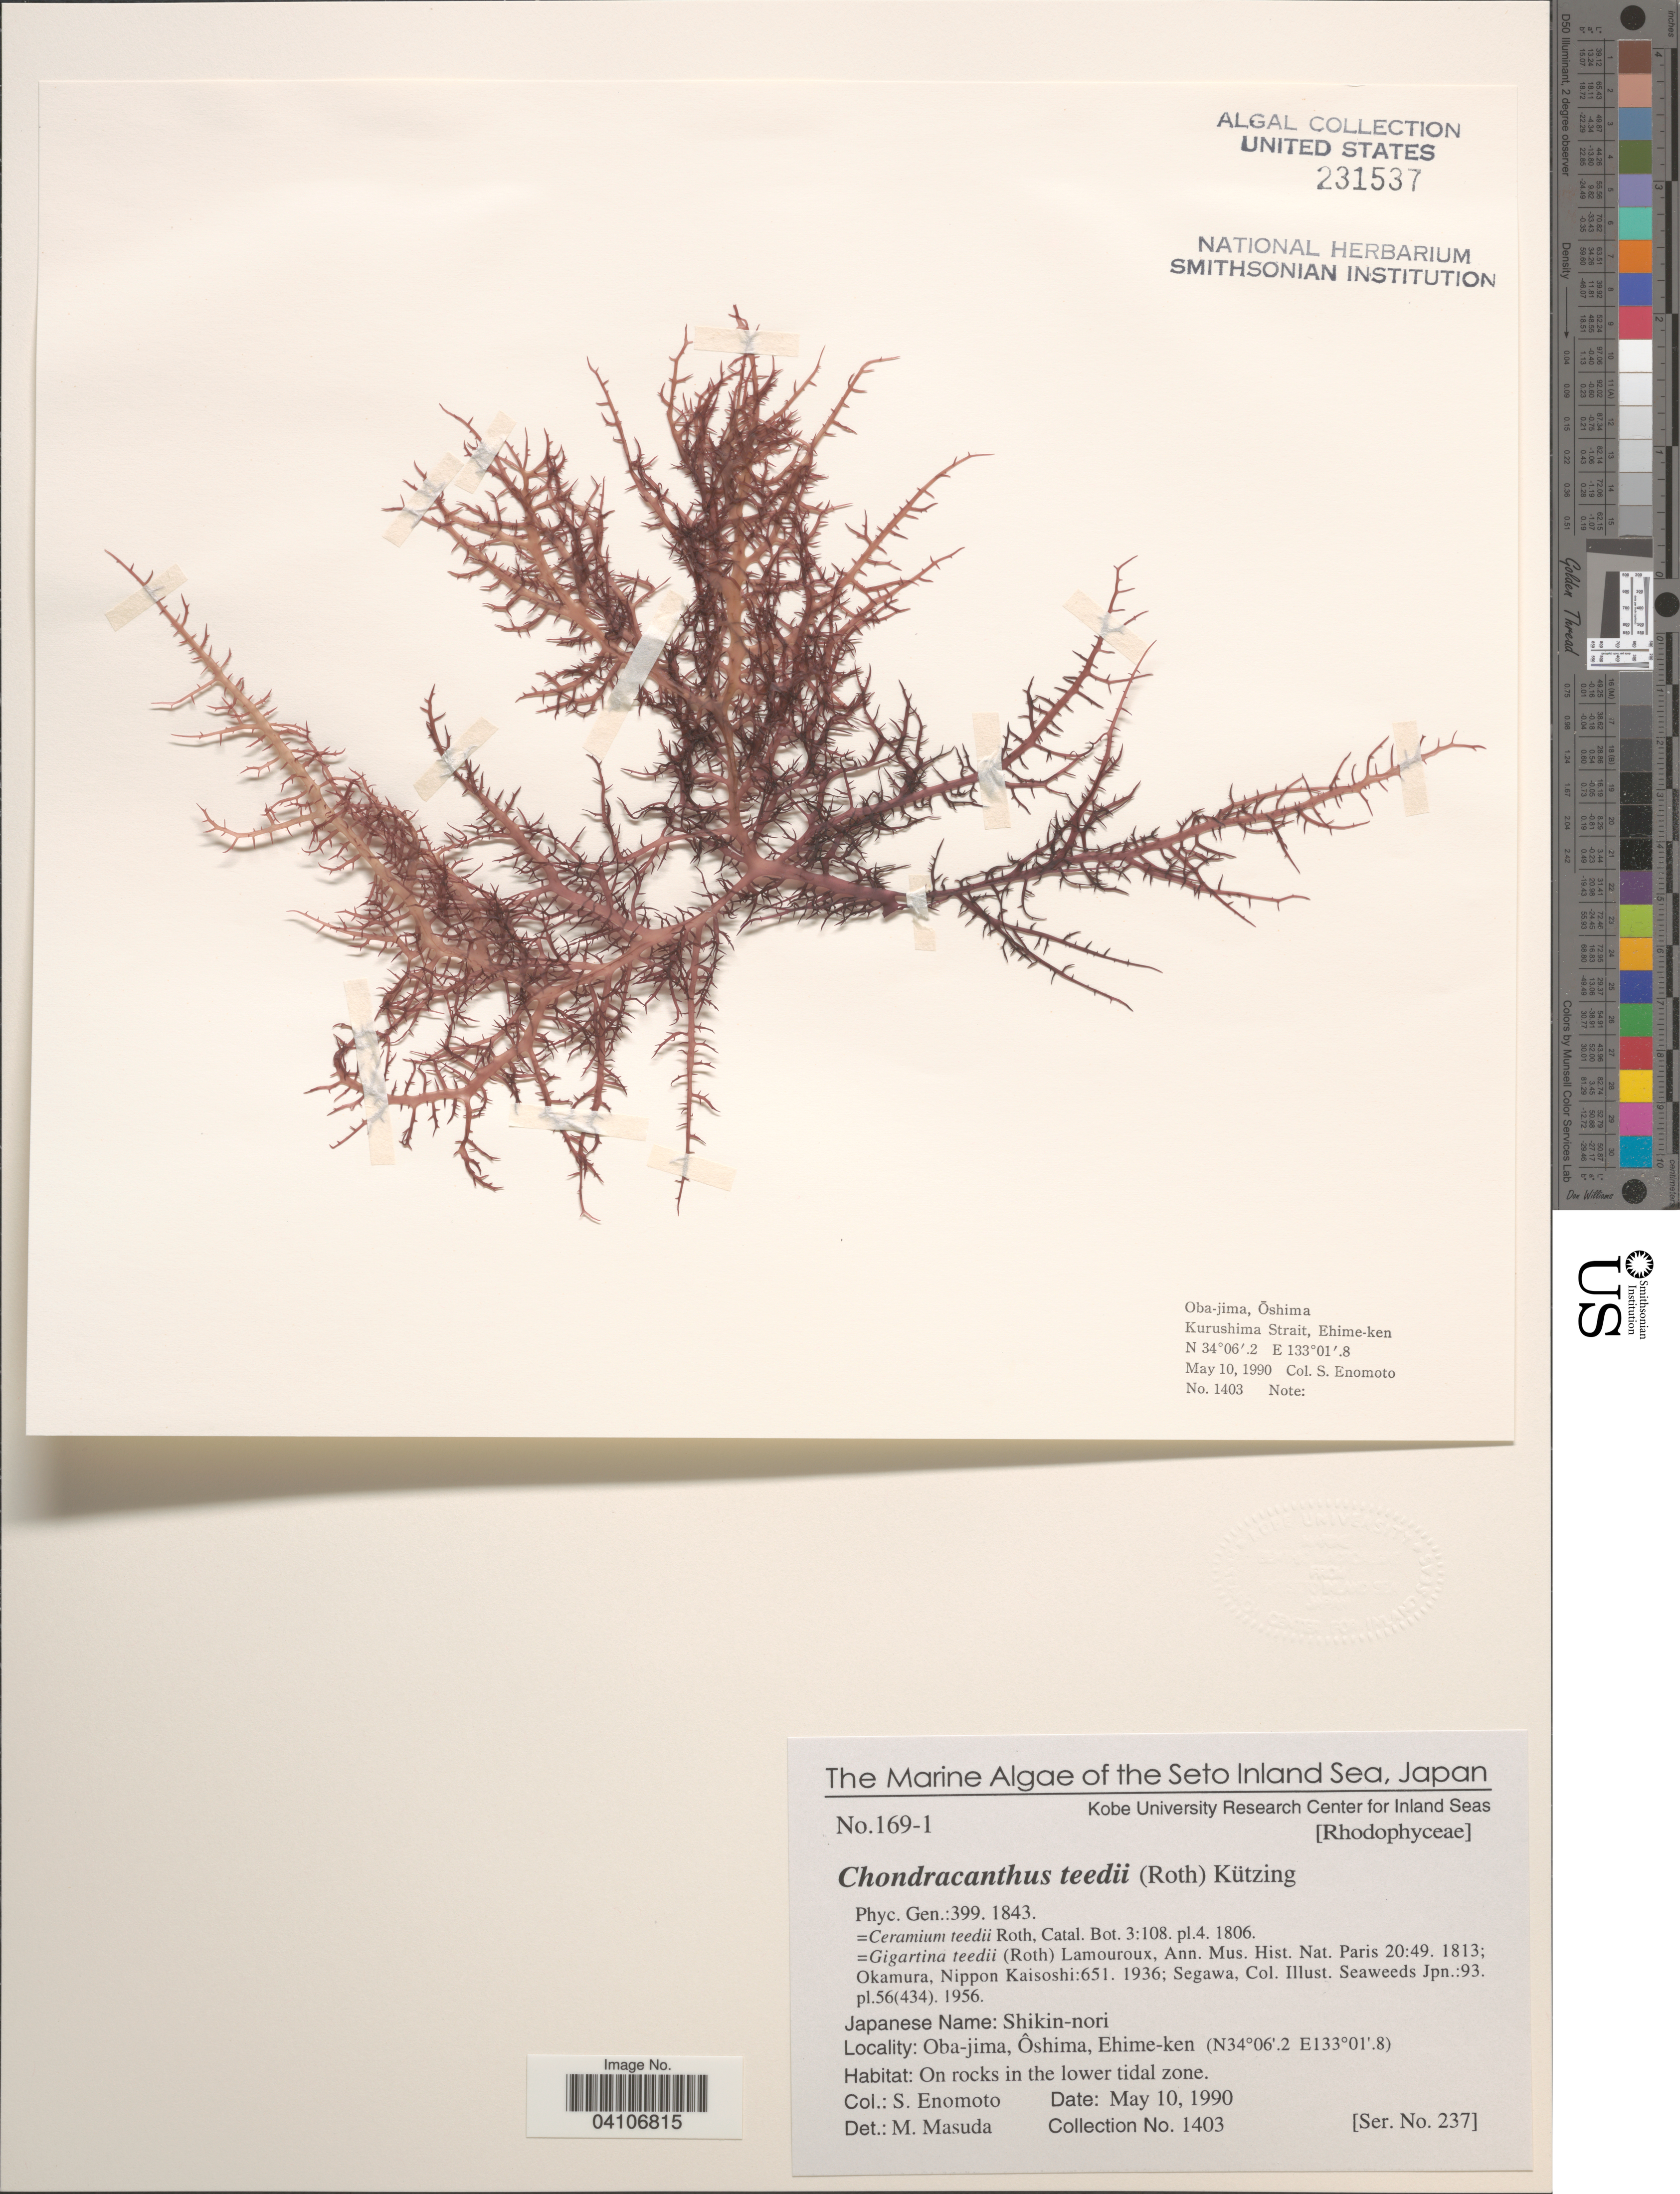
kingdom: Plantae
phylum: Rhodophyta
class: Florideophyceae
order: Gigartinales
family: Gigartinaceae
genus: Chondracanthus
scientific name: Chondracanthus teedei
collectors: S. Enomoto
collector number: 1403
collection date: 1990-05-10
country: Japan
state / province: Ehime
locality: The Seto Inland Sea. Oba-jima, Ôshima, Ehime-ken. On rocks in the lower tidal zone.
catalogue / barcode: US 231537